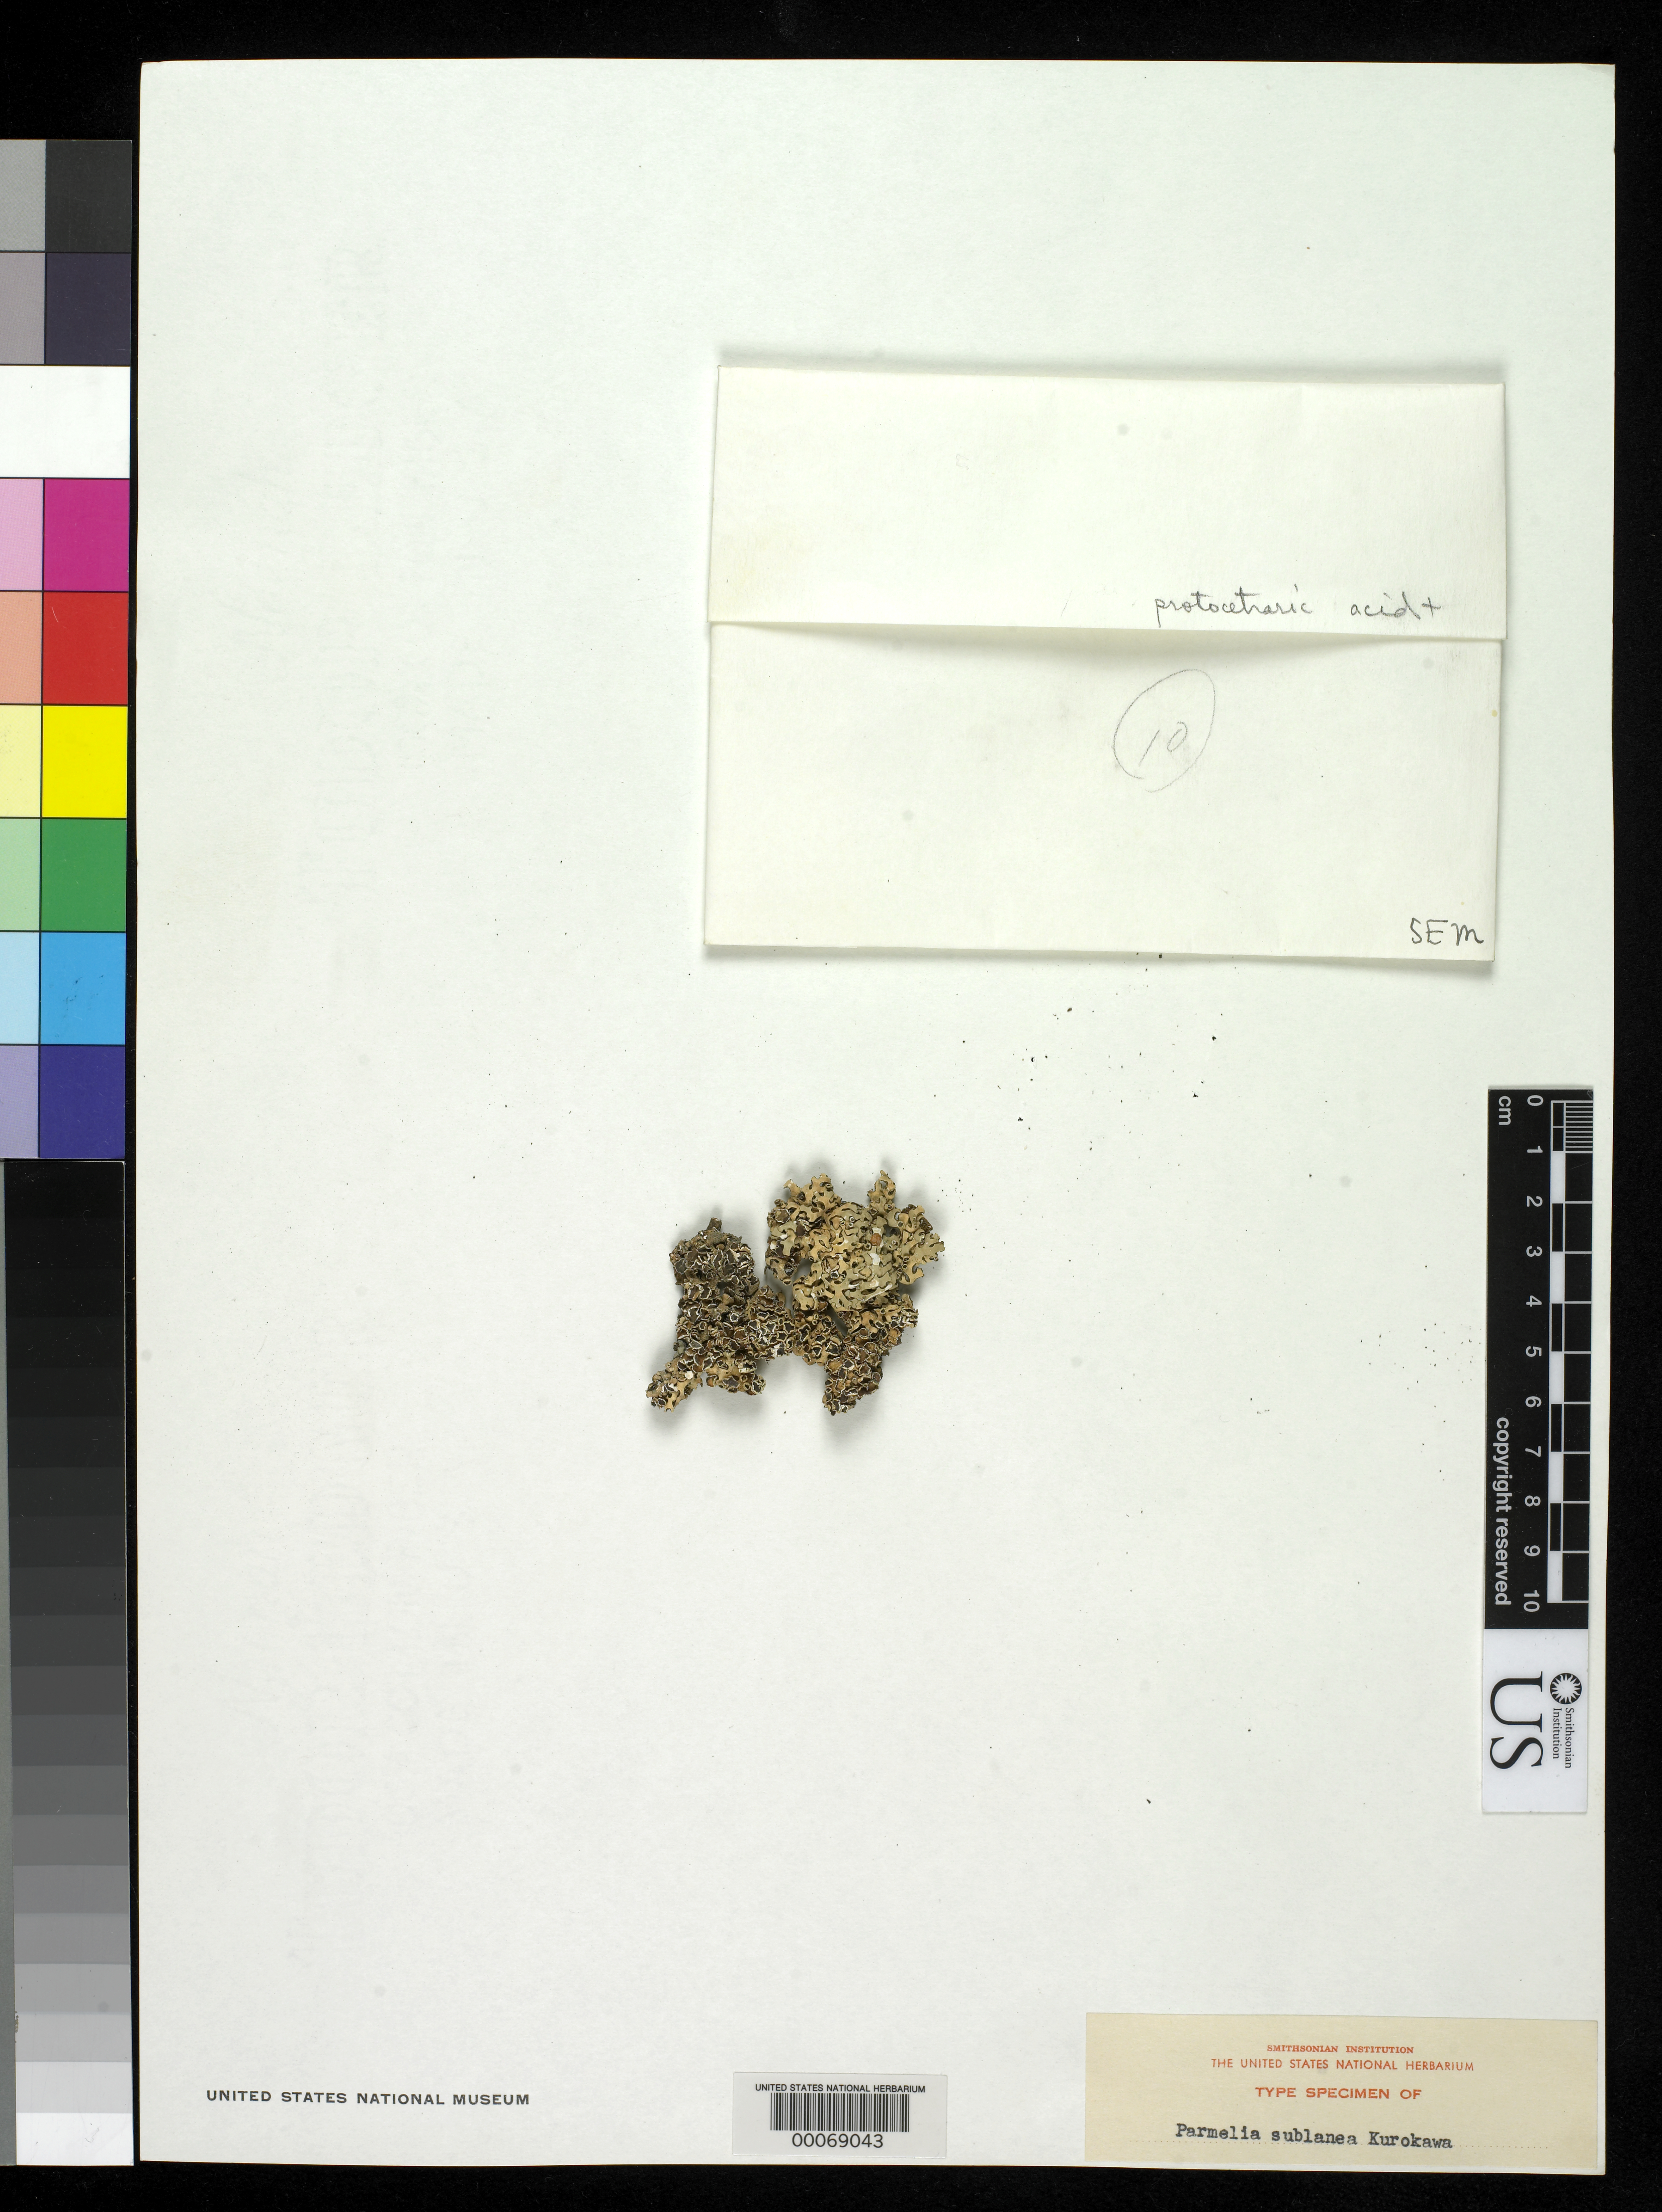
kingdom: Fungi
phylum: Ascomycota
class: Lecanoromycetes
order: Lecanorales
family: Parmeliaceae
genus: Parmelia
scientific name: Parmelia sublanea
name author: Kurok. in Hale & Kurok.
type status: Isotype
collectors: P. Groenhart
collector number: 8409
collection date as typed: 12 Oct 1951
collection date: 1951-10-12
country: Indonesia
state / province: Maluku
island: Halmahera Island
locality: Trail Ake Biaur to Tolewang.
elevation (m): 400